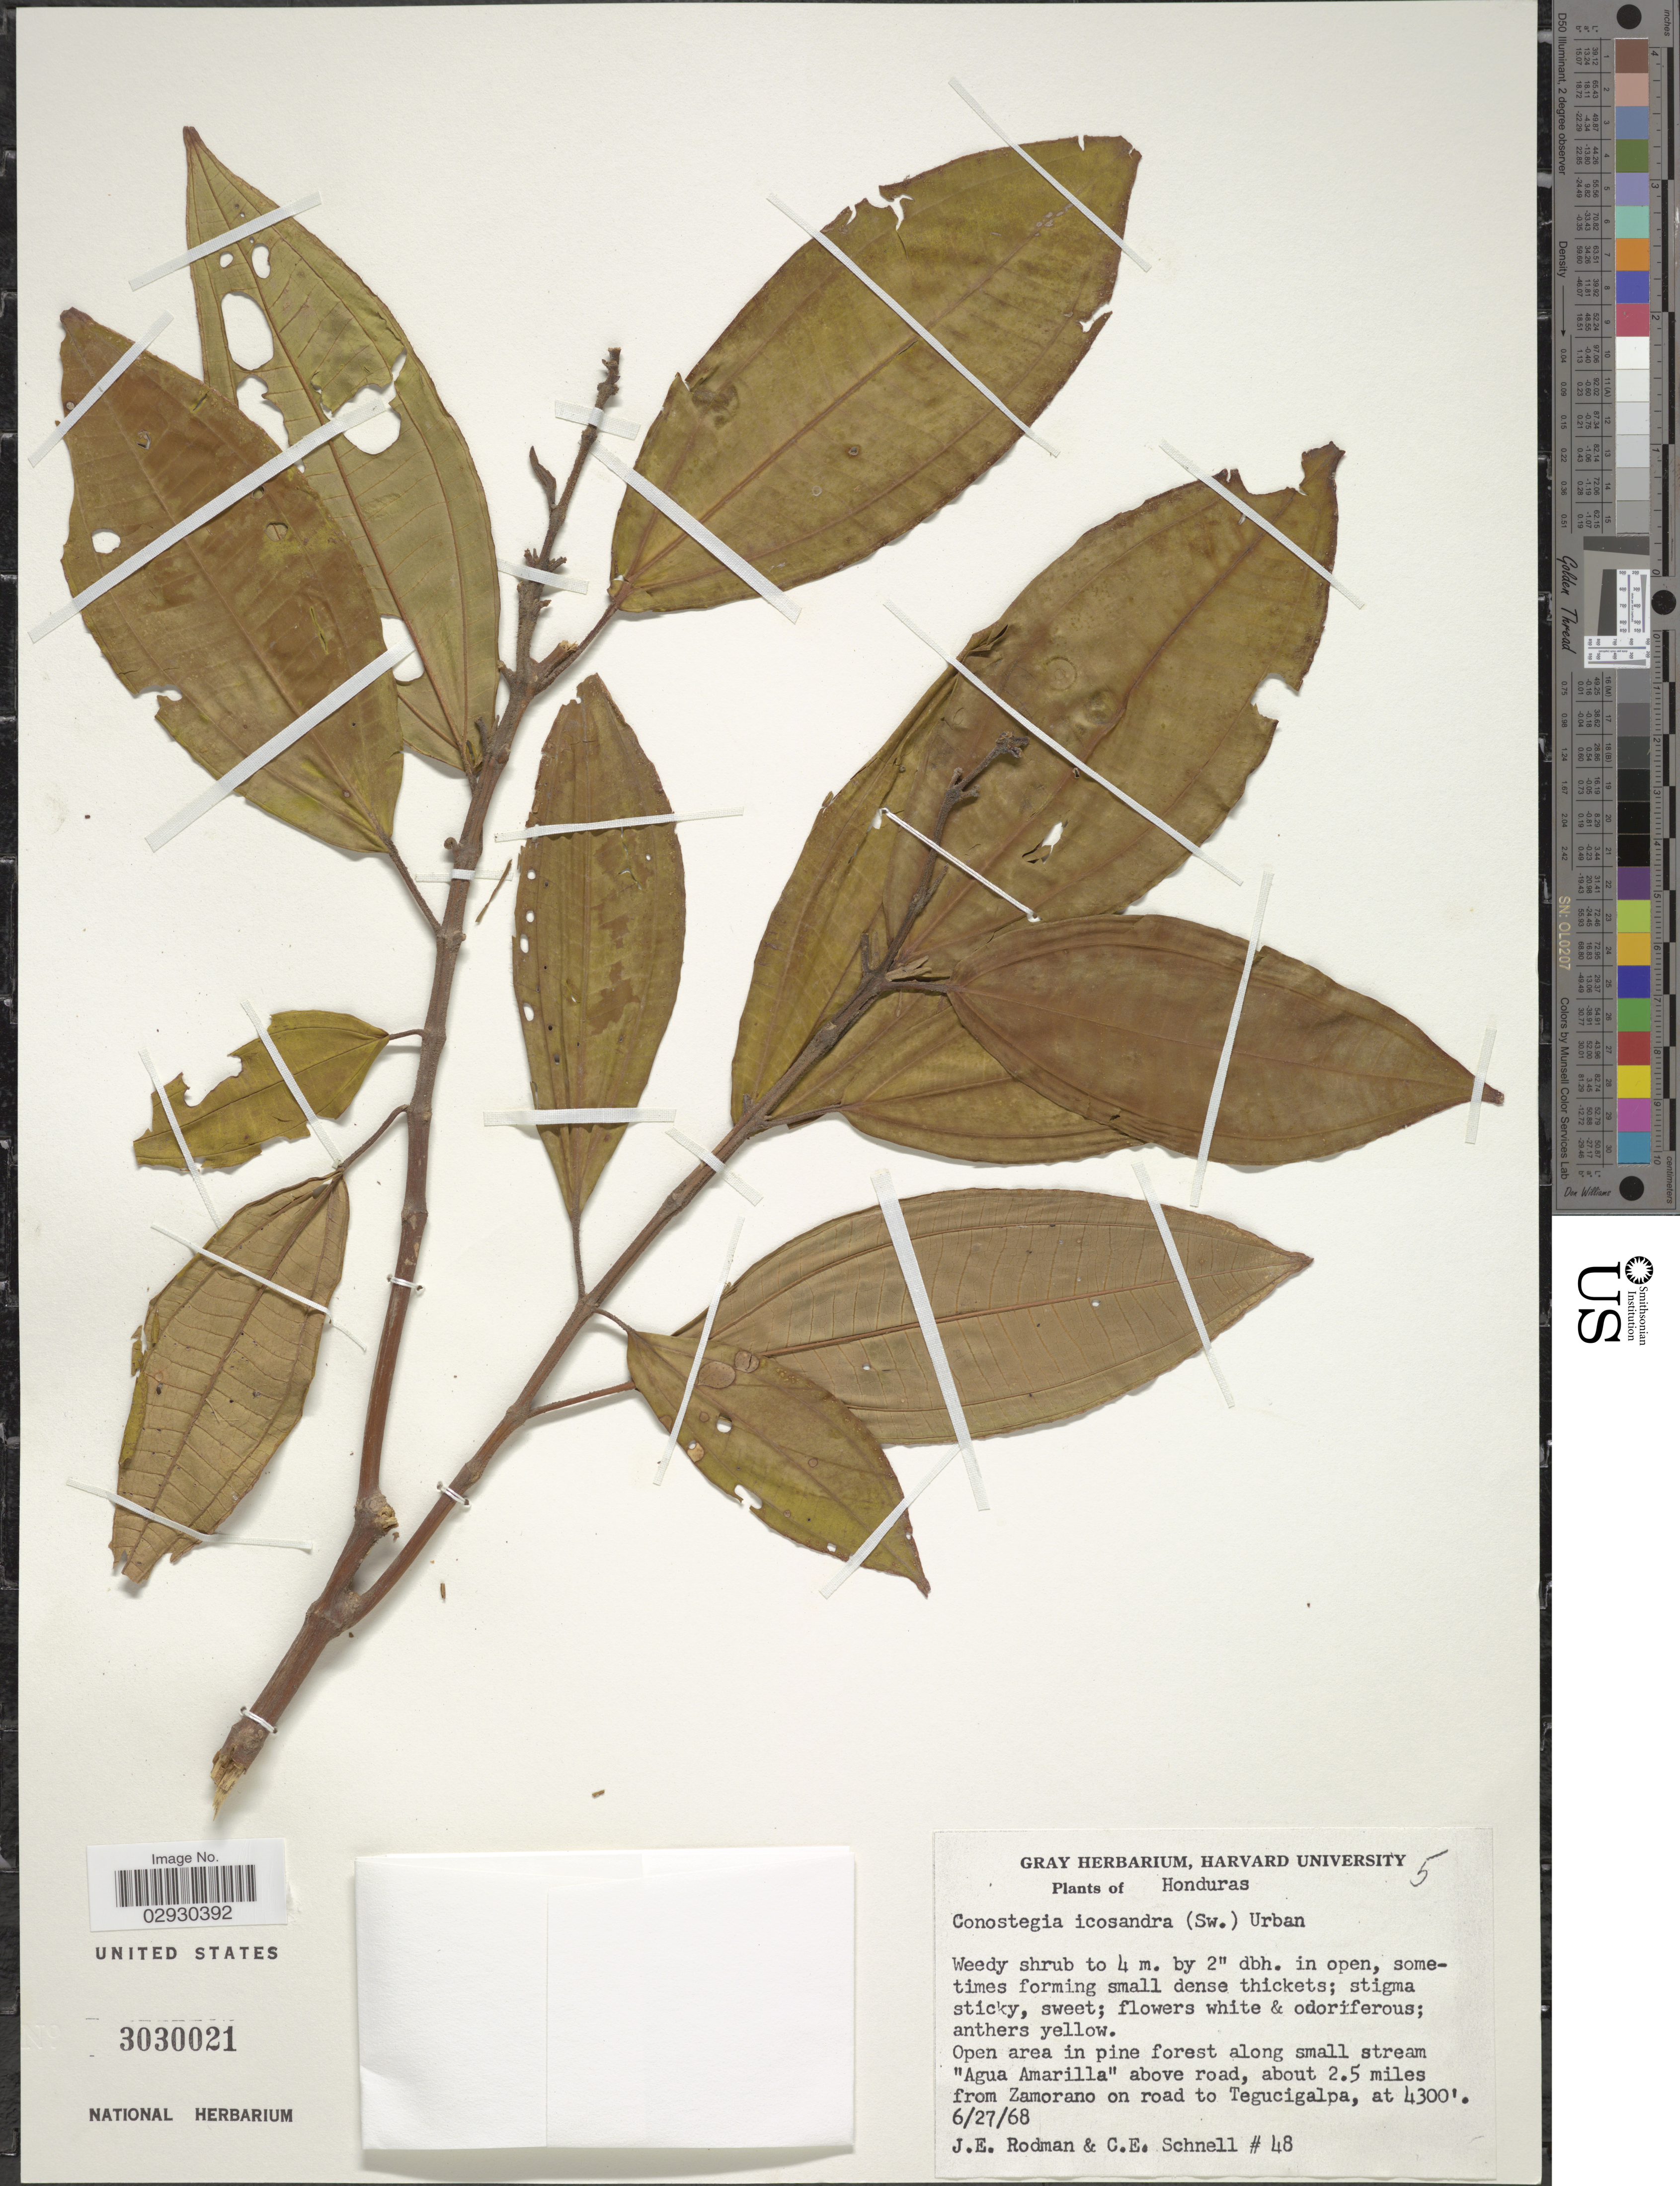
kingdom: Plantae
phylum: Tracheophyta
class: Magnoliopsida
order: Myrtales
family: Melastomataceae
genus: Conostegia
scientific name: Conostegia icosandra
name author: (Sw.) Urb.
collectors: J. Rodman & C. Schnell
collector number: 48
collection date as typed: Transcribed d/m/y: 27/6/68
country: Honduras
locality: Open area in pine forest along small stream "Agua Amarilla" above road, about 2.5 miles from Zamorano on road to Tegucigalpa.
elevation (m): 1311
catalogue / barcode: US 3030021